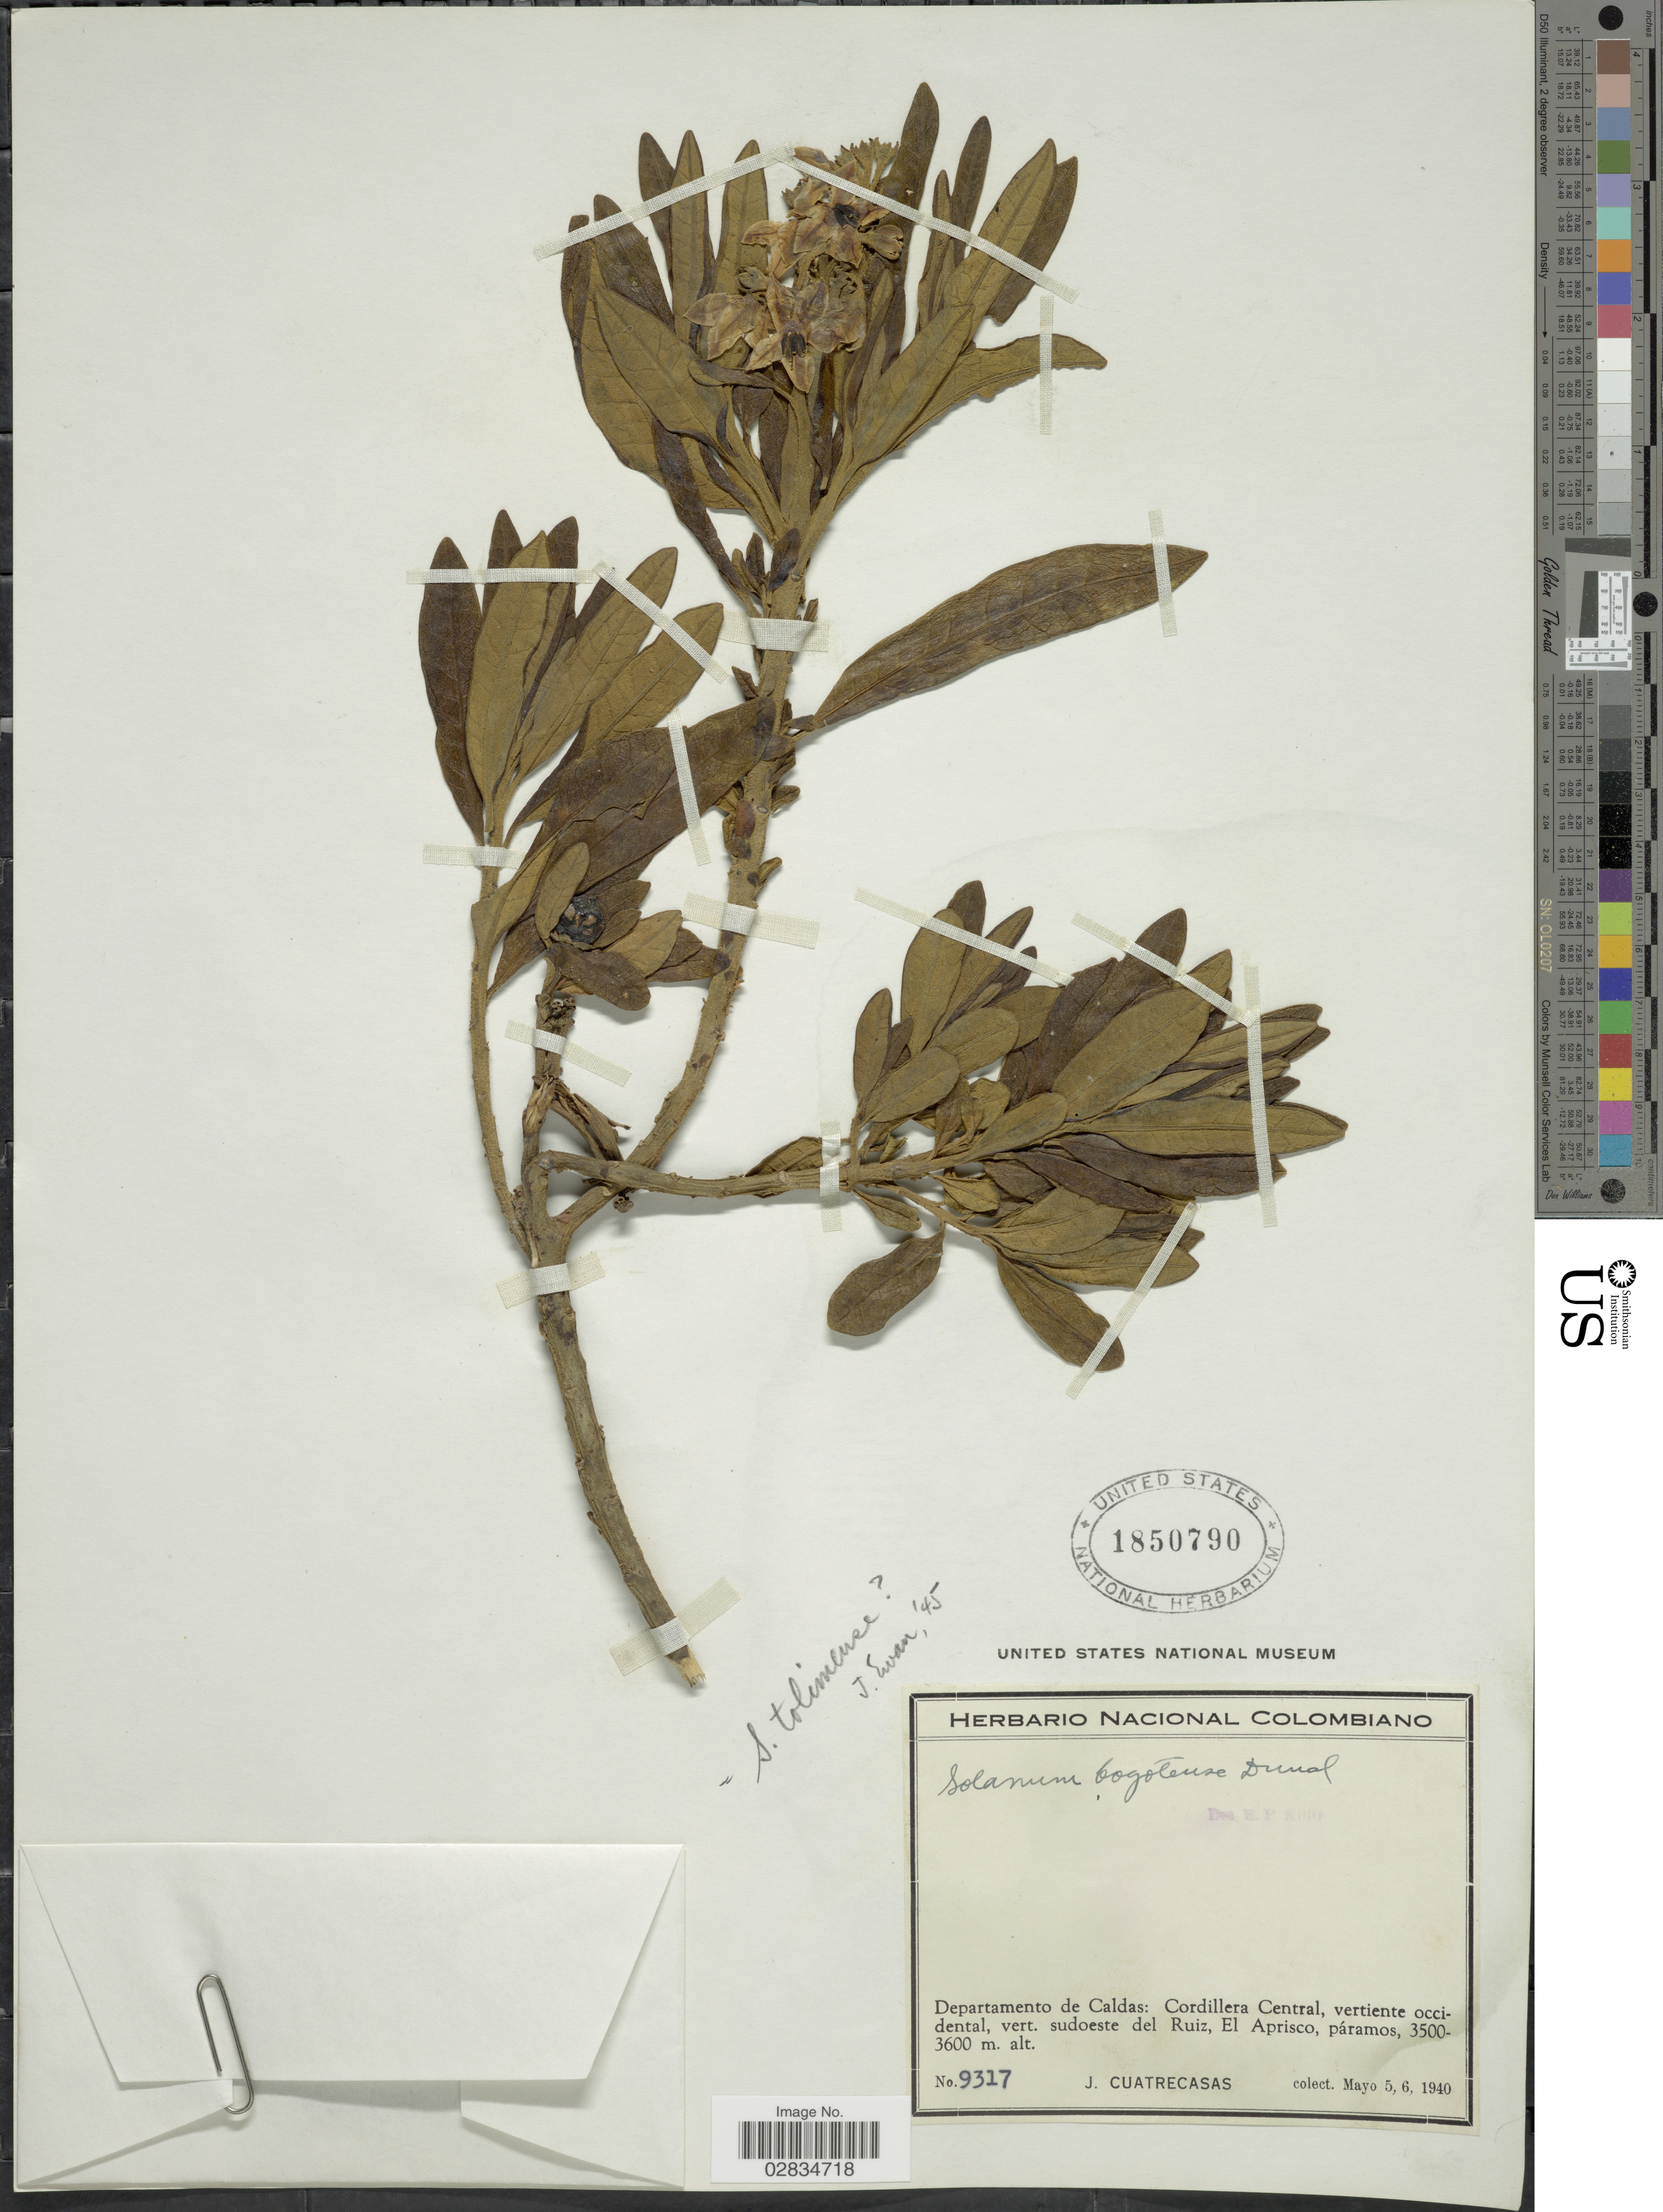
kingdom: Plantae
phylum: Tracheophyta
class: Magnoliopsida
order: Solanales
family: Solanaceae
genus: Solanum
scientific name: Solanum stenophyllum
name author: Dunal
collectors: J. Cuatrecasas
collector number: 9317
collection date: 1940-05-05/1940-05-06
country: Colombia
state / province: Caldas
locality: Departamento de Caldas: Cordillera Central, vertiente occidental, vert. sudoeste del Ruiz, El Aprisco, páramos.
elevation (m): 3500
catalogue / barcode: US 1850790